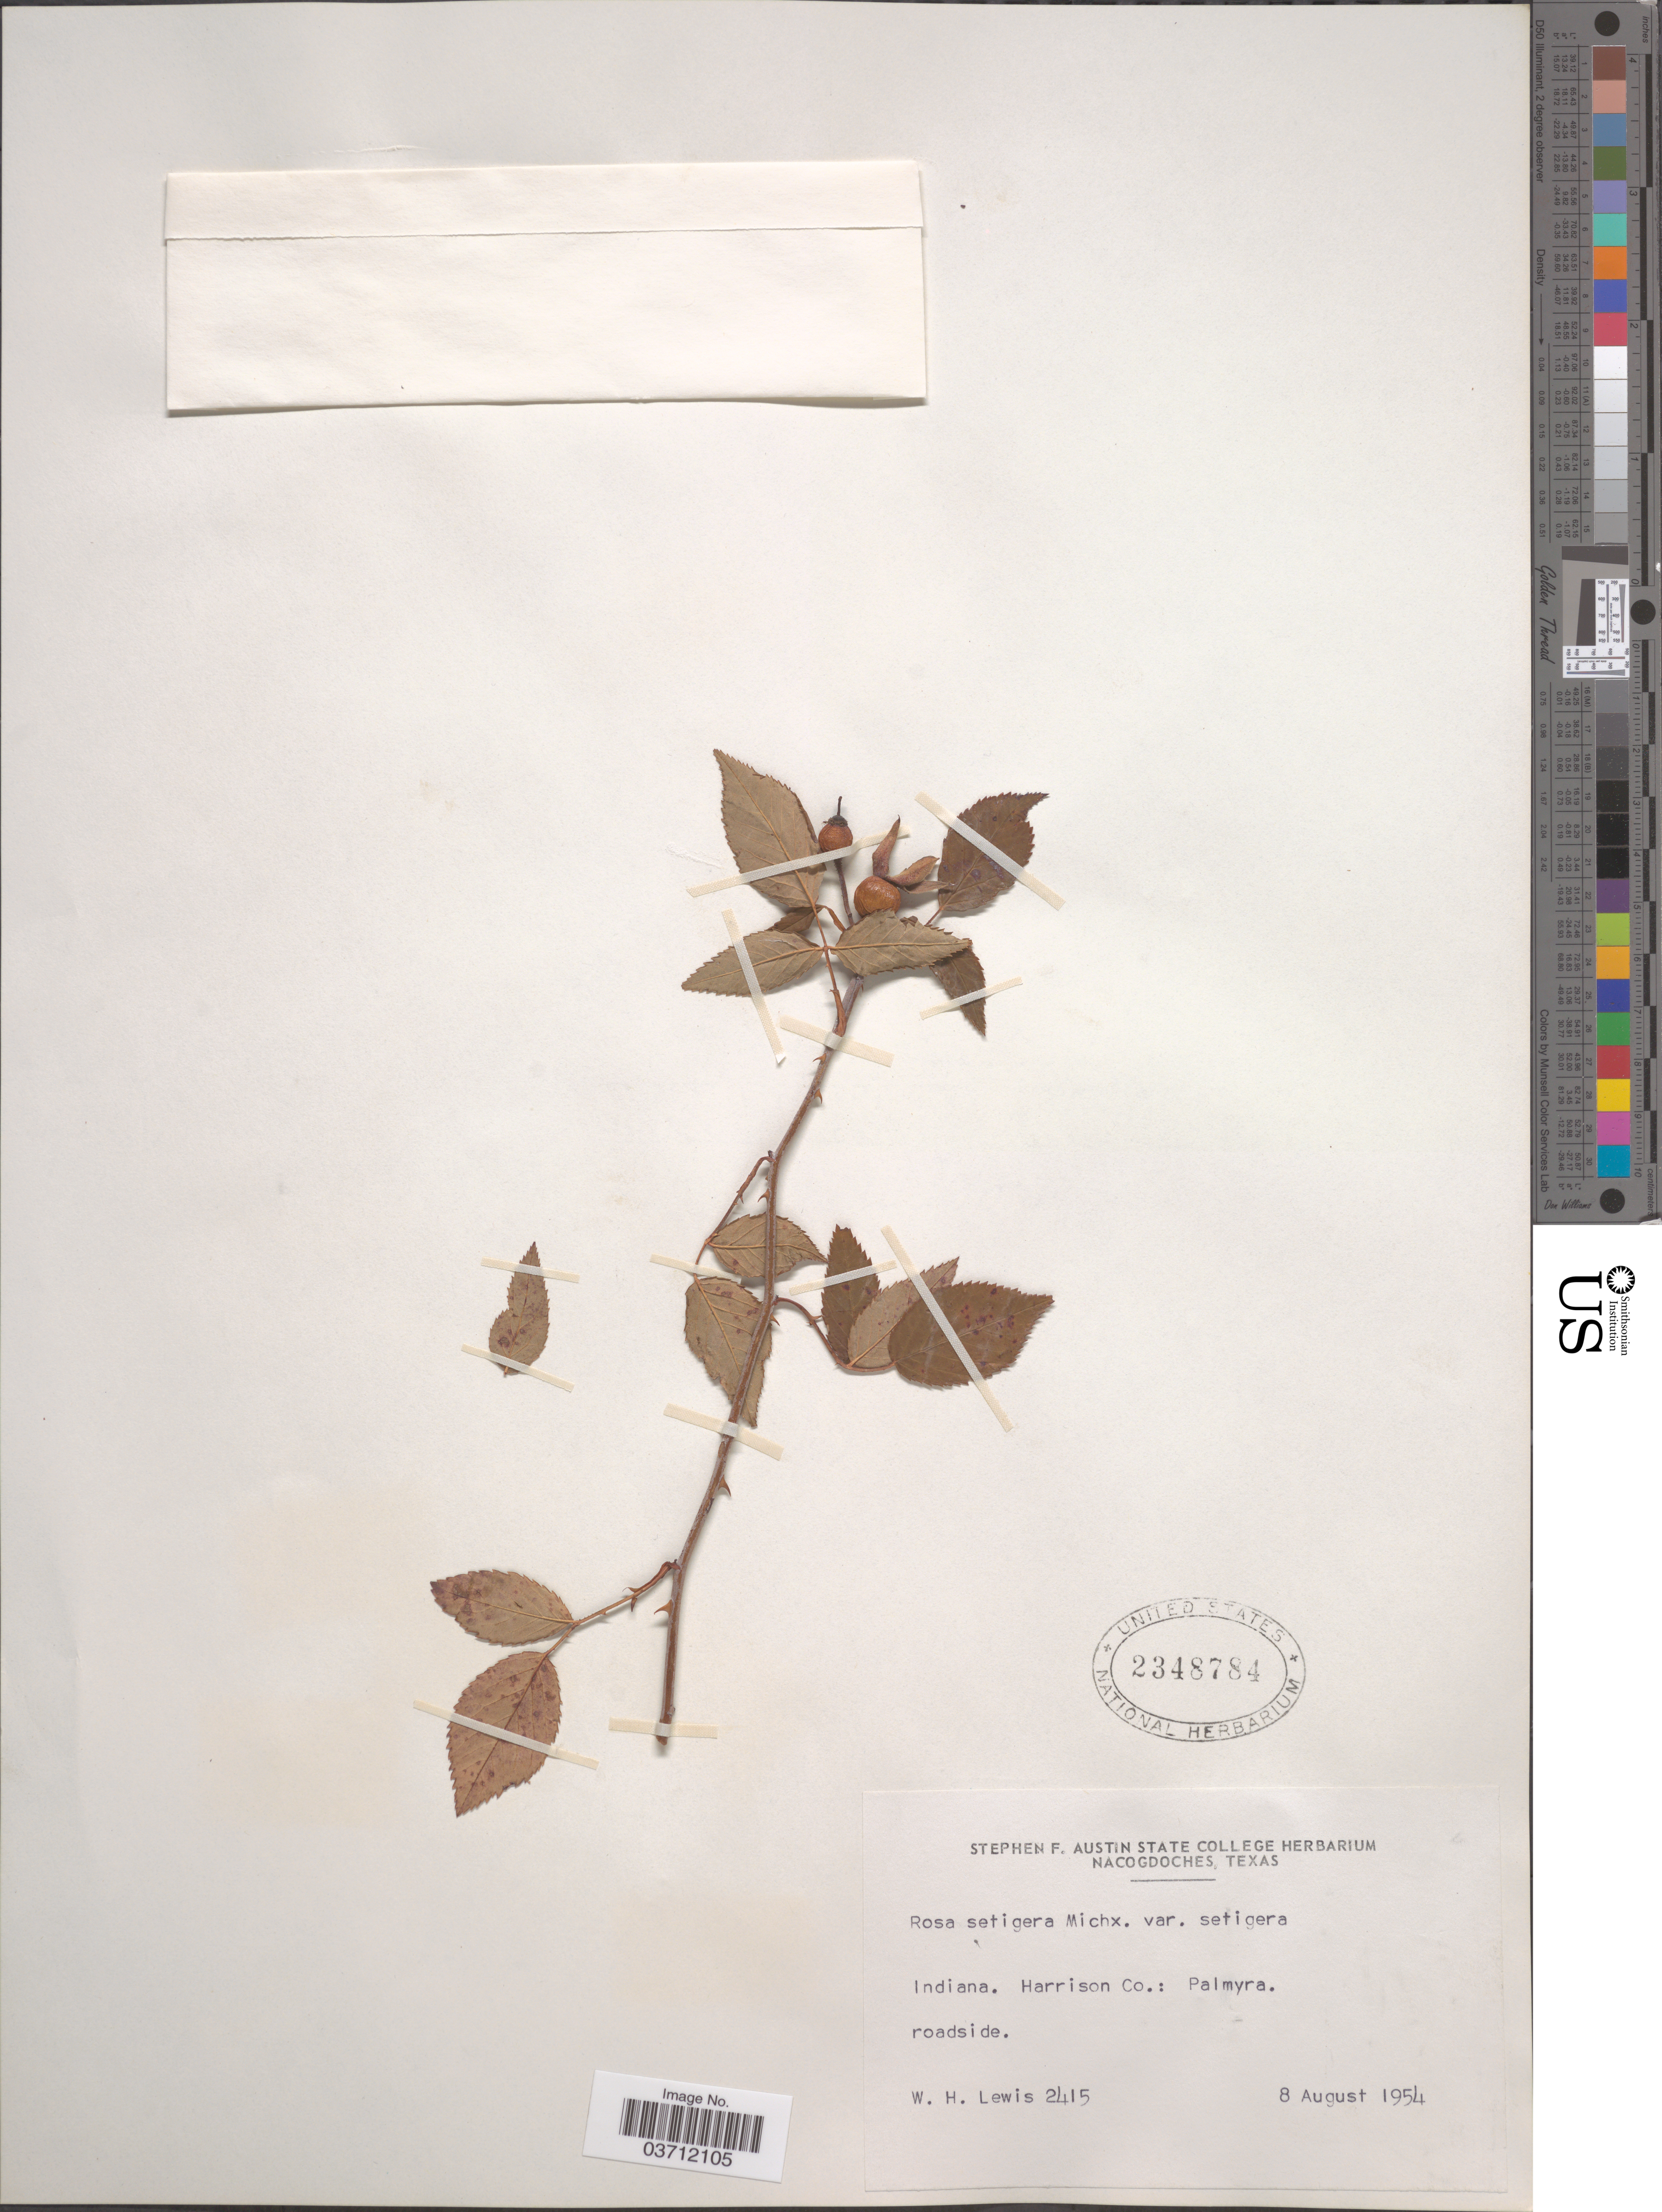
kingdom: Plantae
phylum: Tracheophyta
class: Magnoliopsida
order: Rosales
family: Rosaceae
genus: Rosa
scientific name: Rosa setigera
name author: Michx.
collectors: W. H. Lewis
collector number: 2415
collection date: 1954-08-08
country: United States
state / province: Indiana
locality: Harrison Co.: Palmyra.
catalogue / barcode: US 2348784